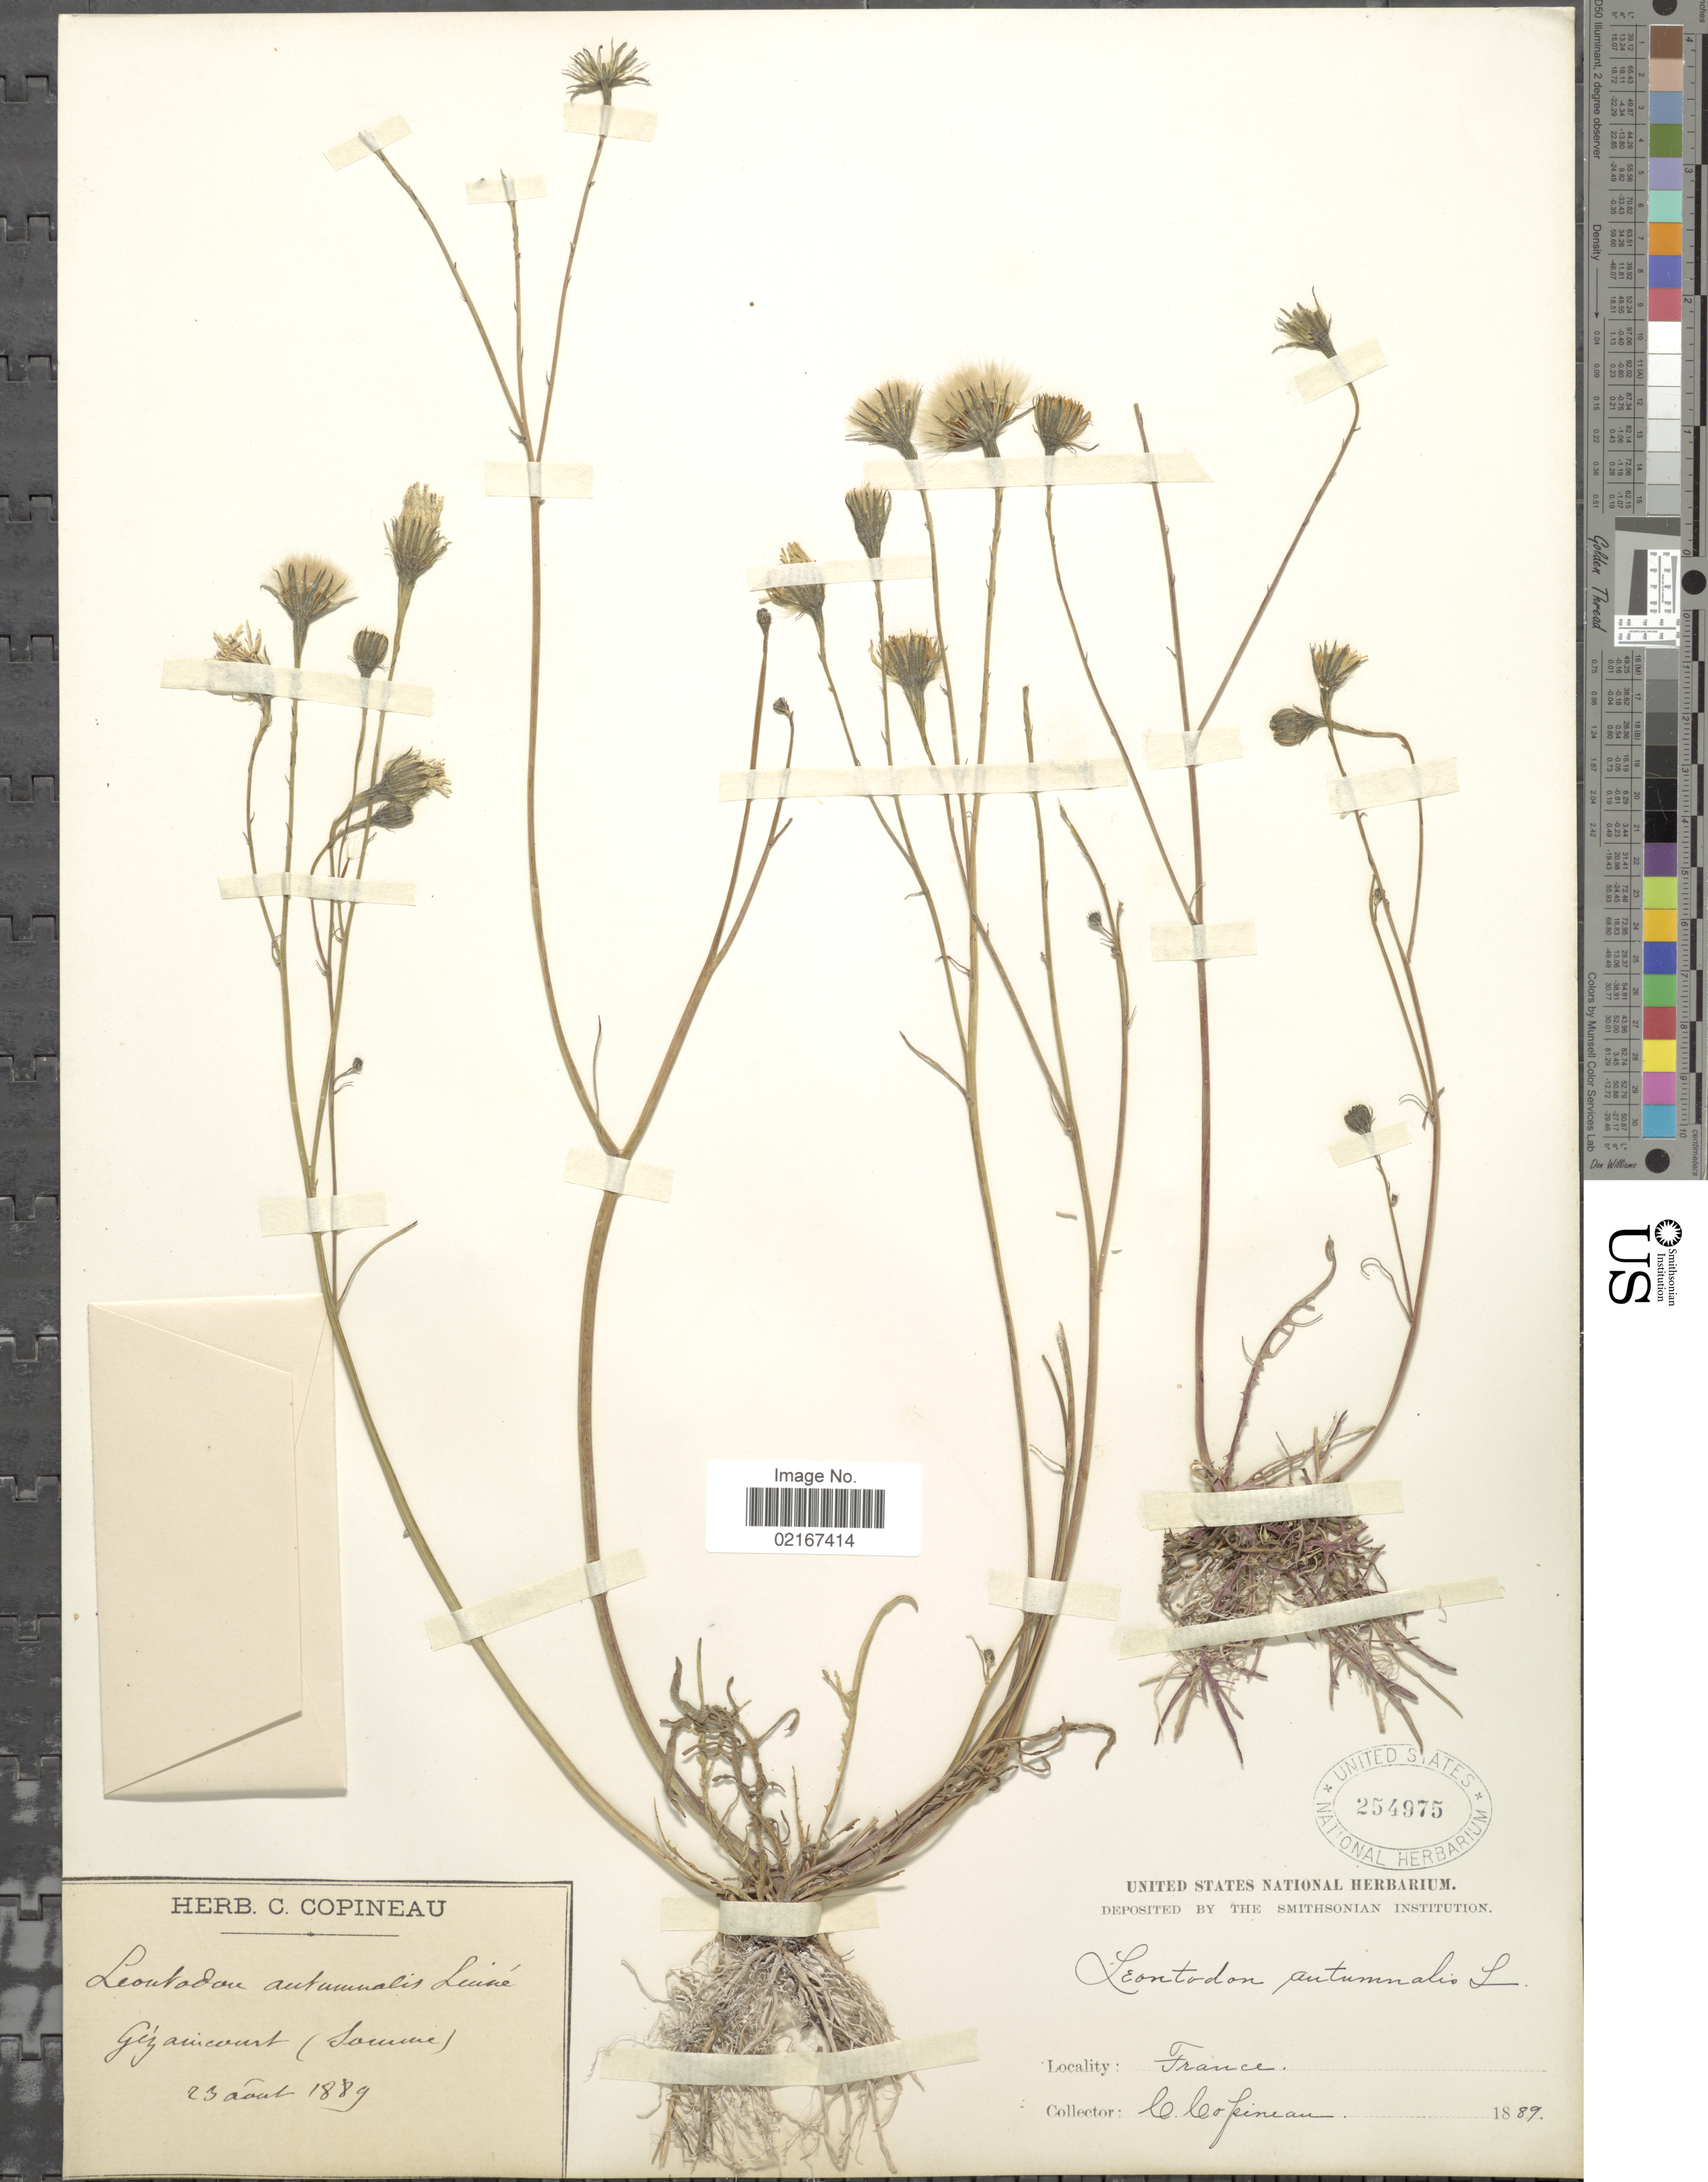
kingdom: Plantae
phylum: Tracheophyta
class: Magnoliopsida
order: Asterales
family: Asteraceae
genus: Leontodon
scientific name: Leontodon autumnalis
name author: L.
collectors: C. Copineau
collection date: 1889-08-23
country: France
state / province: Hauts-de-France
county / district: Somme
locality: Gézaincourt (Somme)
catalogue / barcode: US 254975